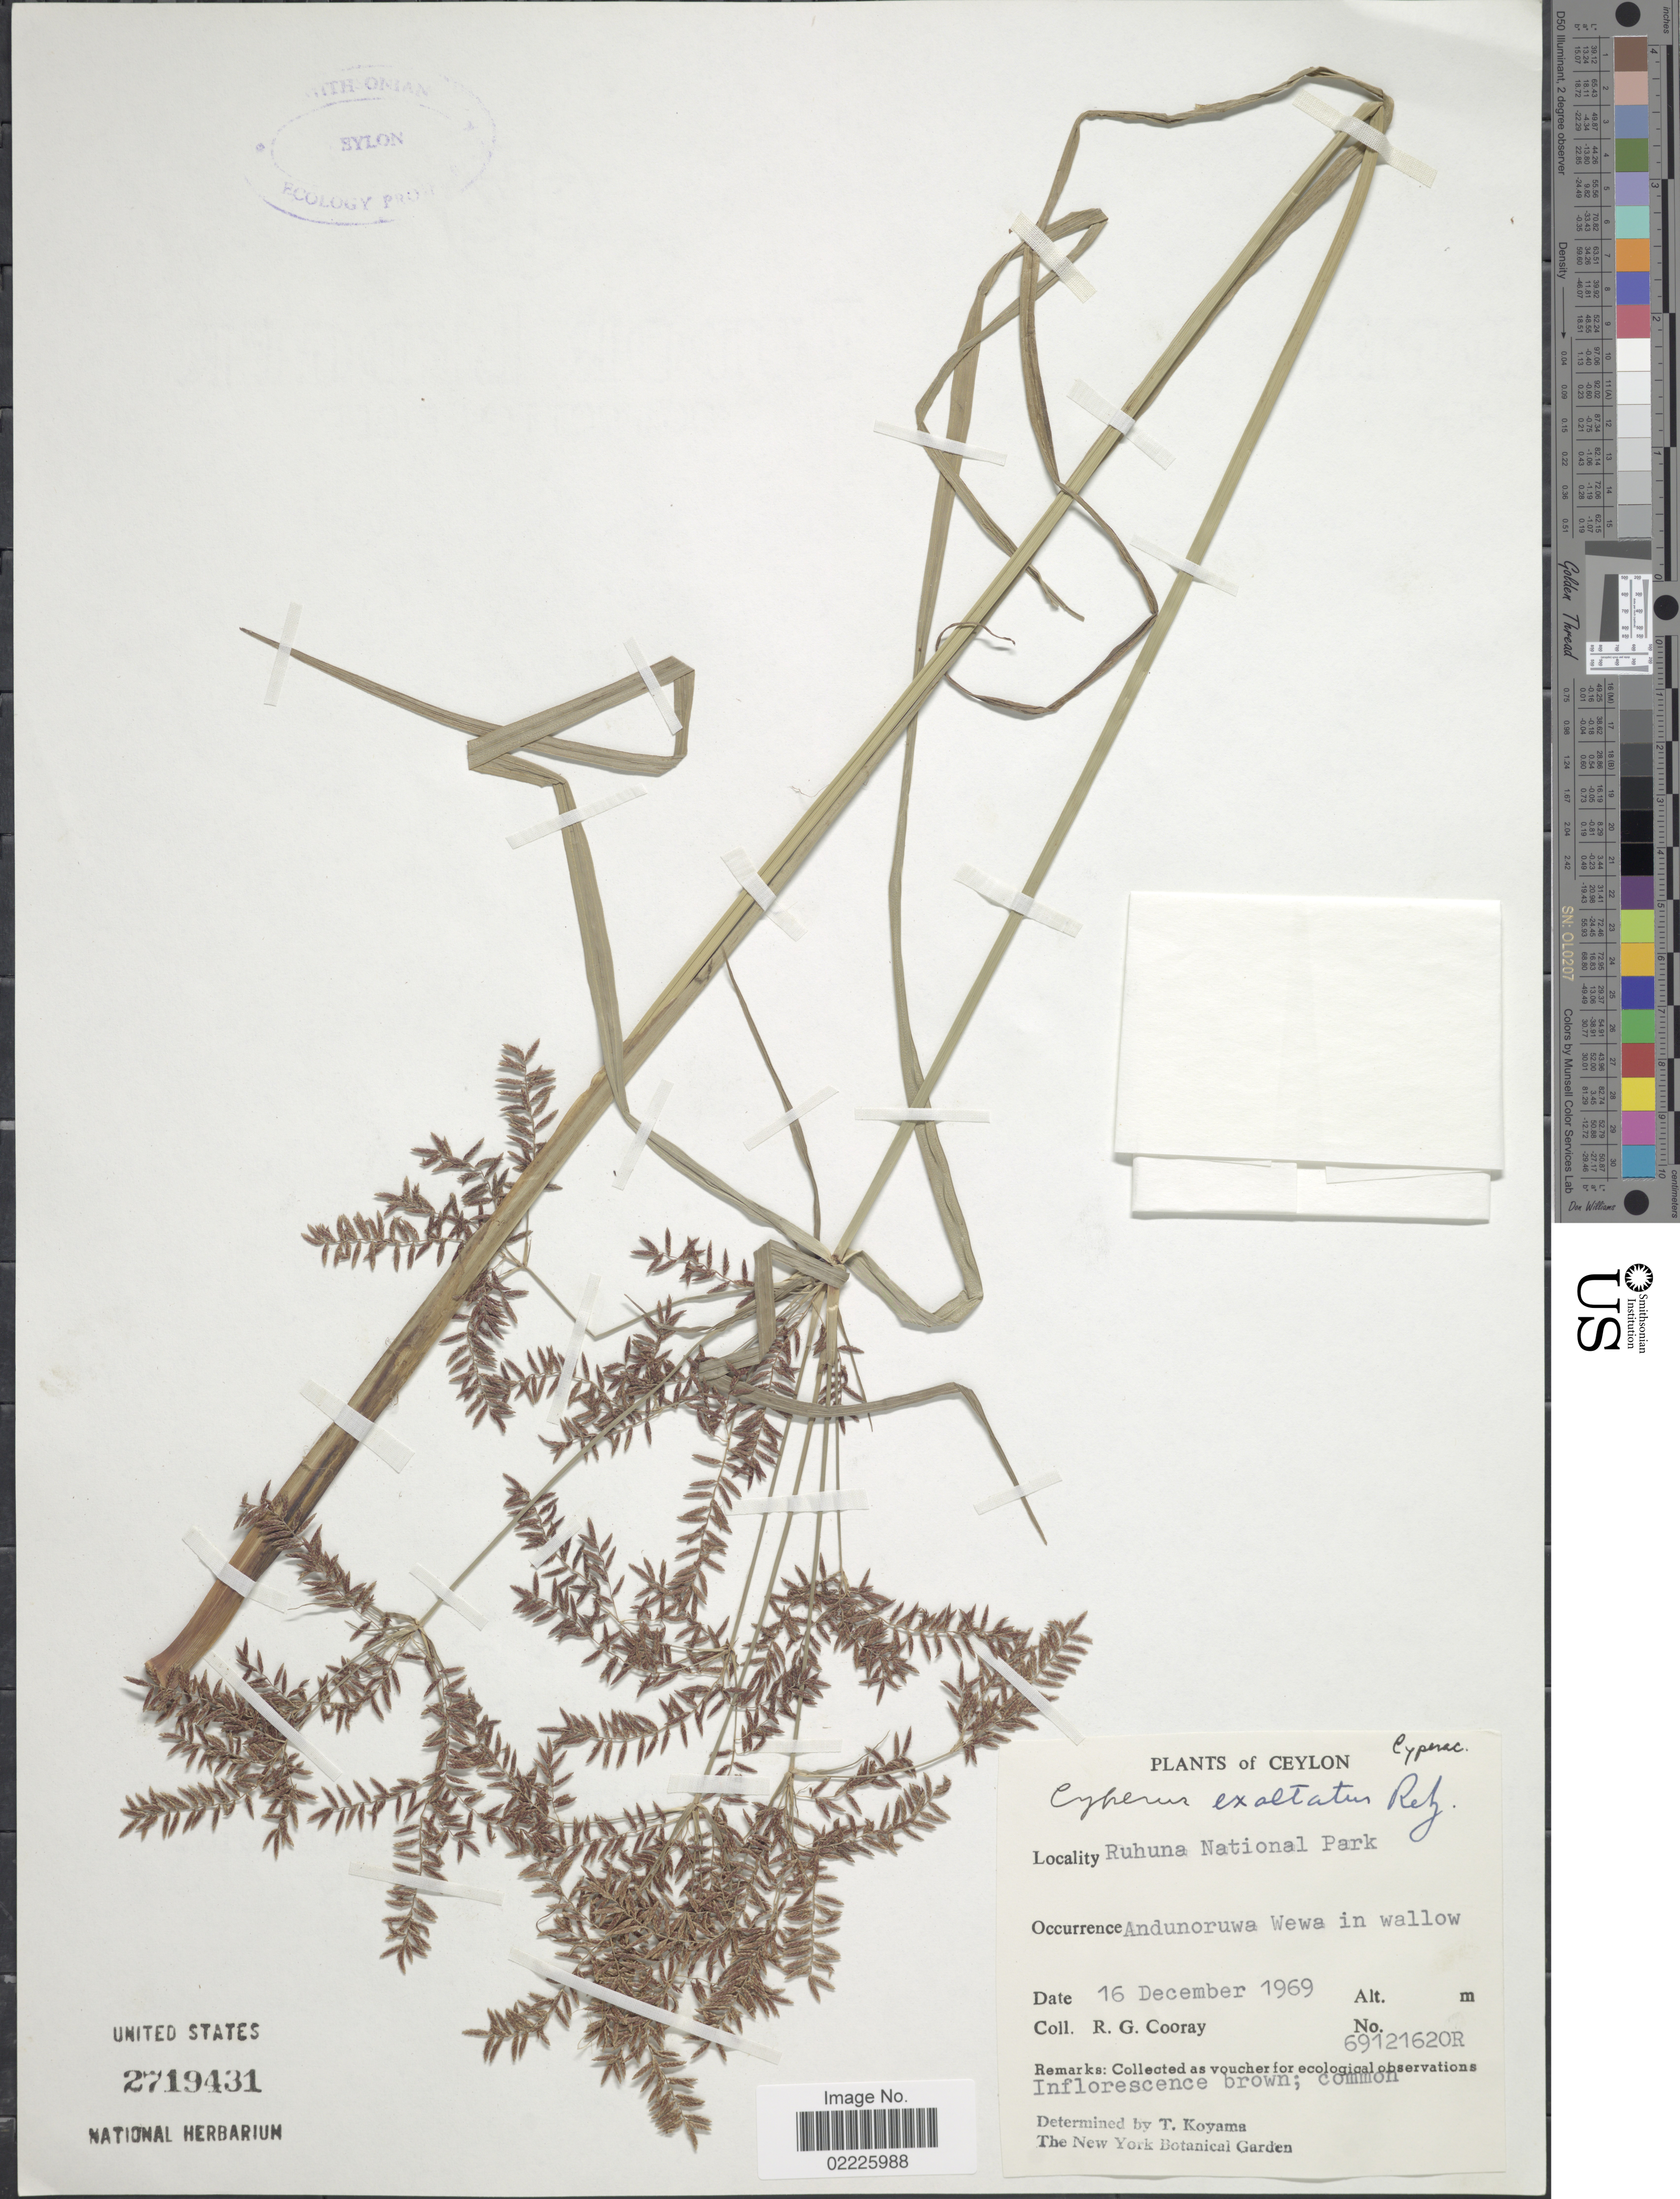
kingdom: Plantae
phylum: Tracheophyta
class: Liliopsida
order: Poales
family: Cyperaceae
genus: Cyperus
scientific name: Cyperus exaltatus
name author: Retz.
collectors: R. Cooray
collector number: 69121620R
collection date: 1969-12-16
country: Sri Lanka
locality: Ceylon, Ruhuna National Park, Andunoruwa Wewa in wallow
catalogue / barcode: US 2719431